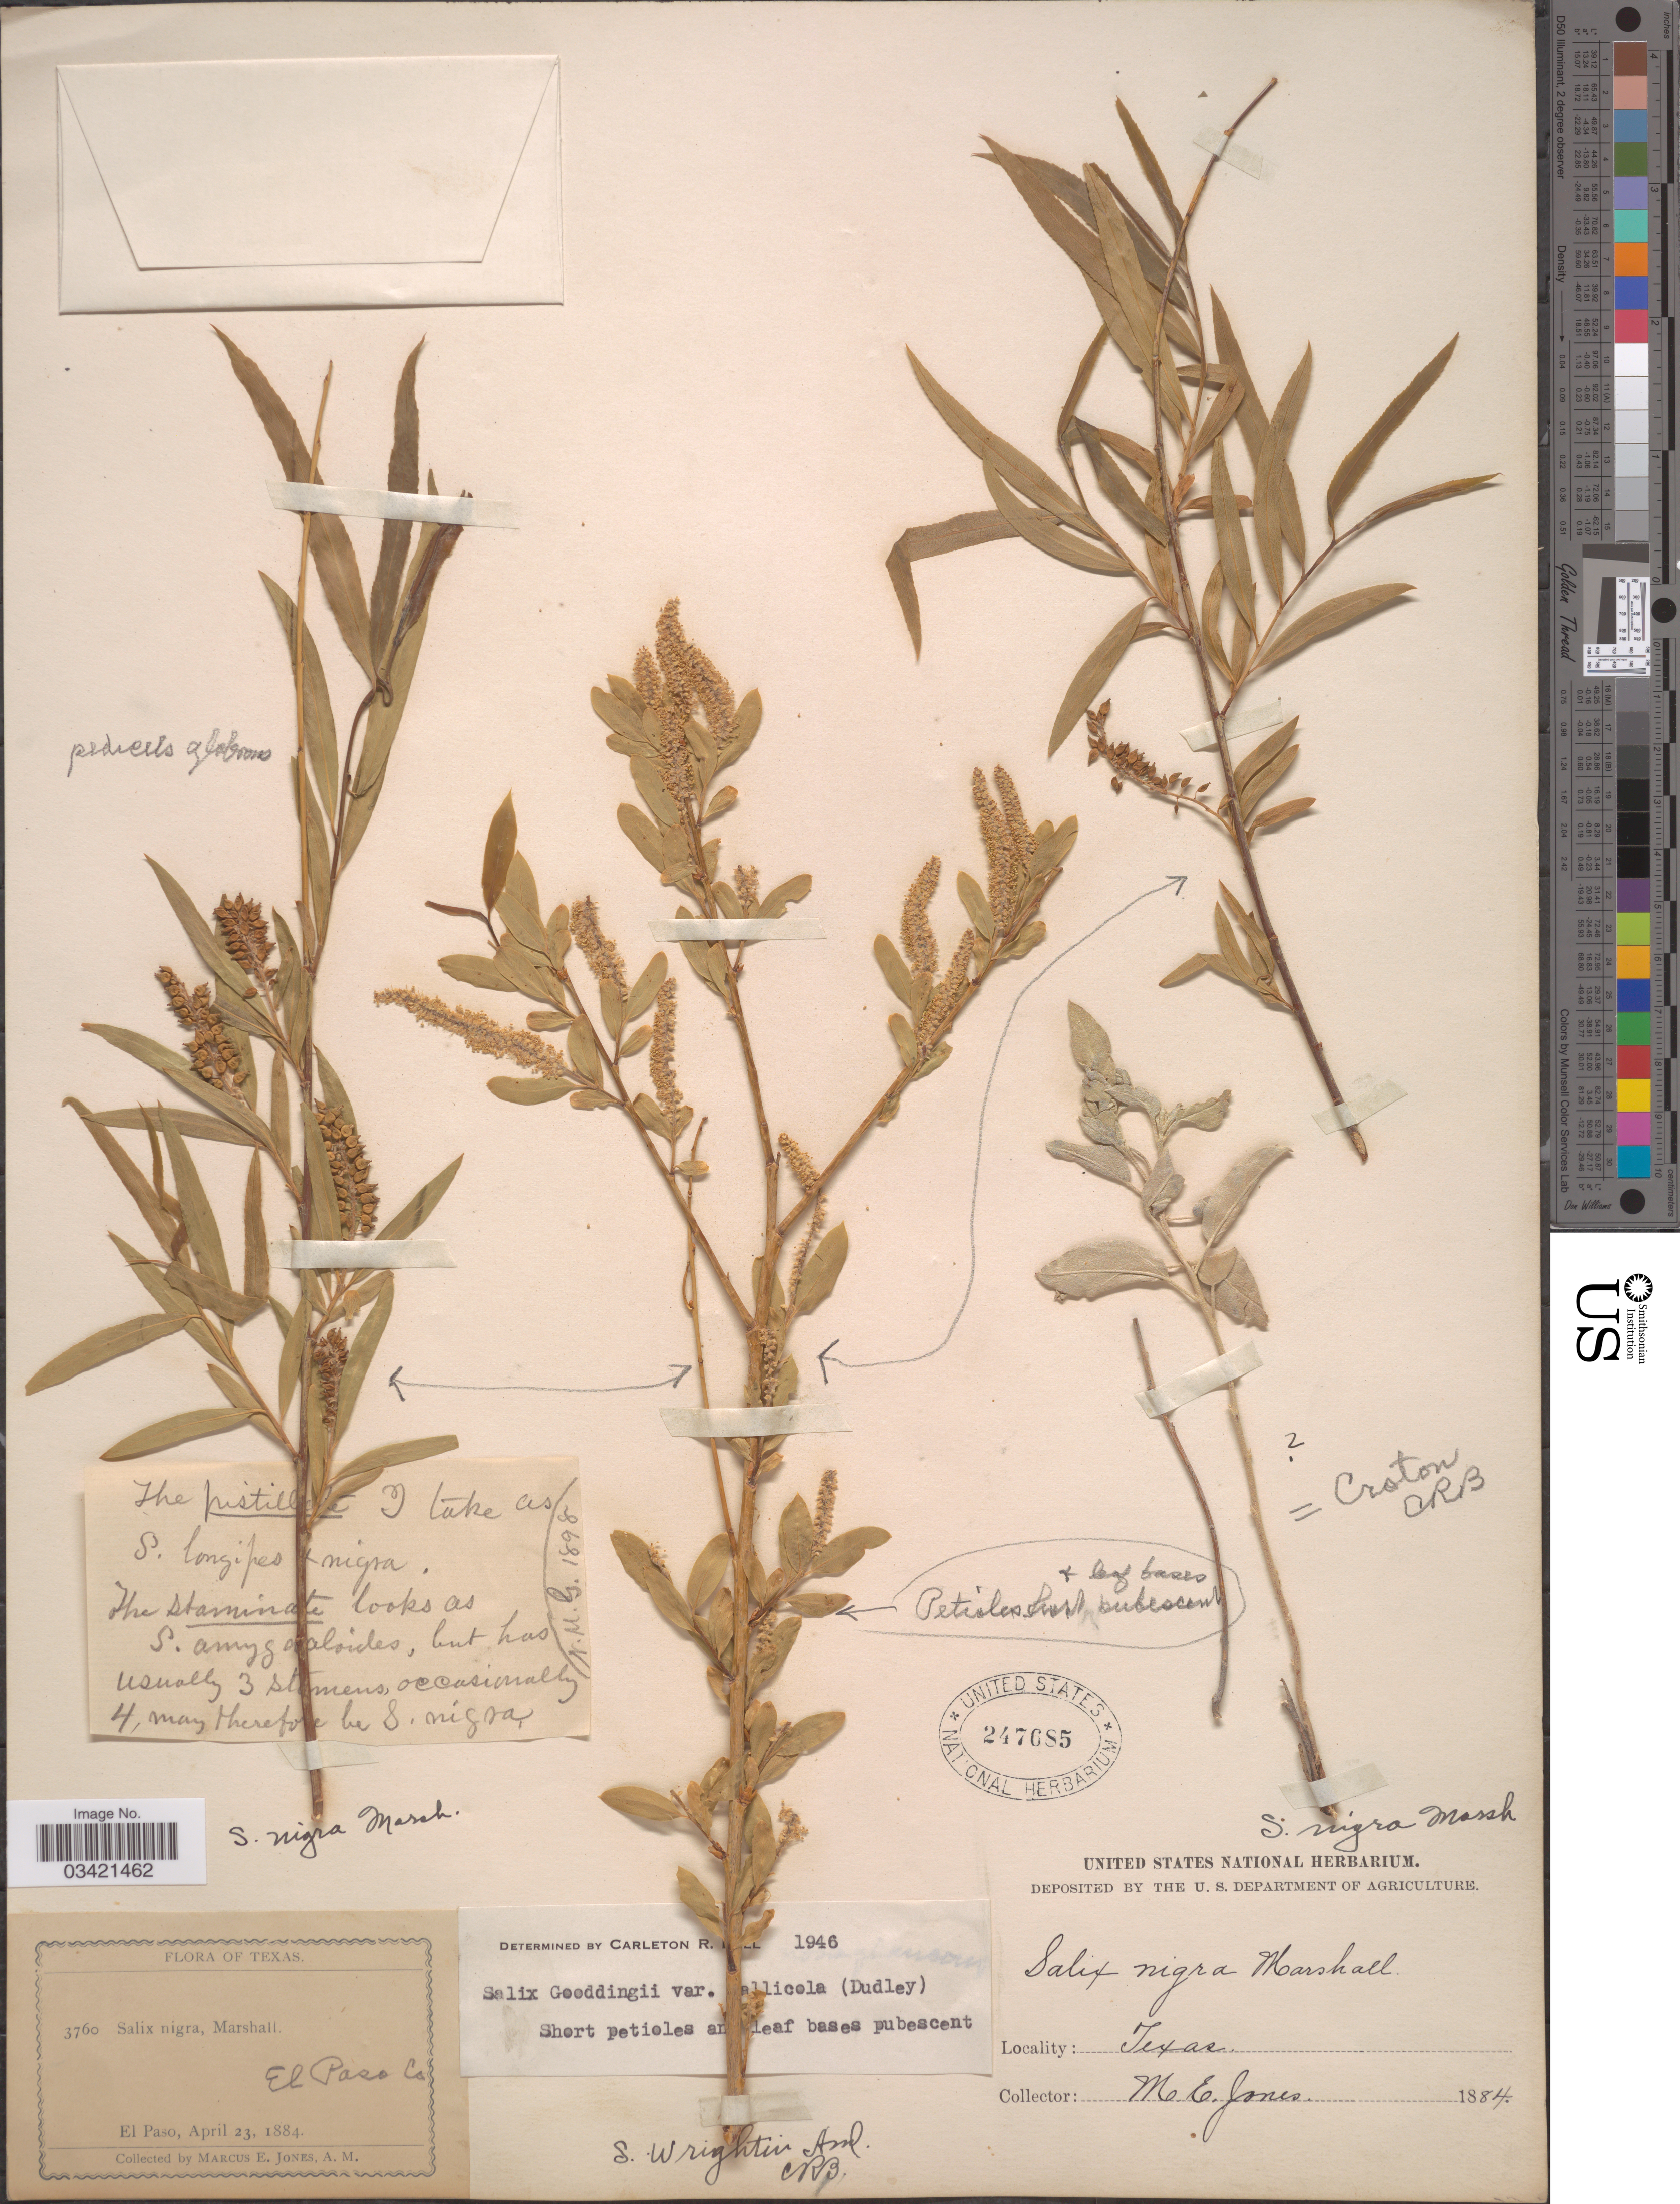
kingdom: Plantae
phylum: Tracheophyta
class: Magnoliopsida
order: Malpighiales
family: Salicaceae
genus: Salix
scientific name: Salix gooddingii var. vallicola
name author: (Dudley) C.R. Ball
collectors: M. E. Jones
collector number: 3760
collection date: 1884-04-23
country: United States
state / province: Texas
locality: El Paso Co. El Paso.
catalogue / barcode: US 247685